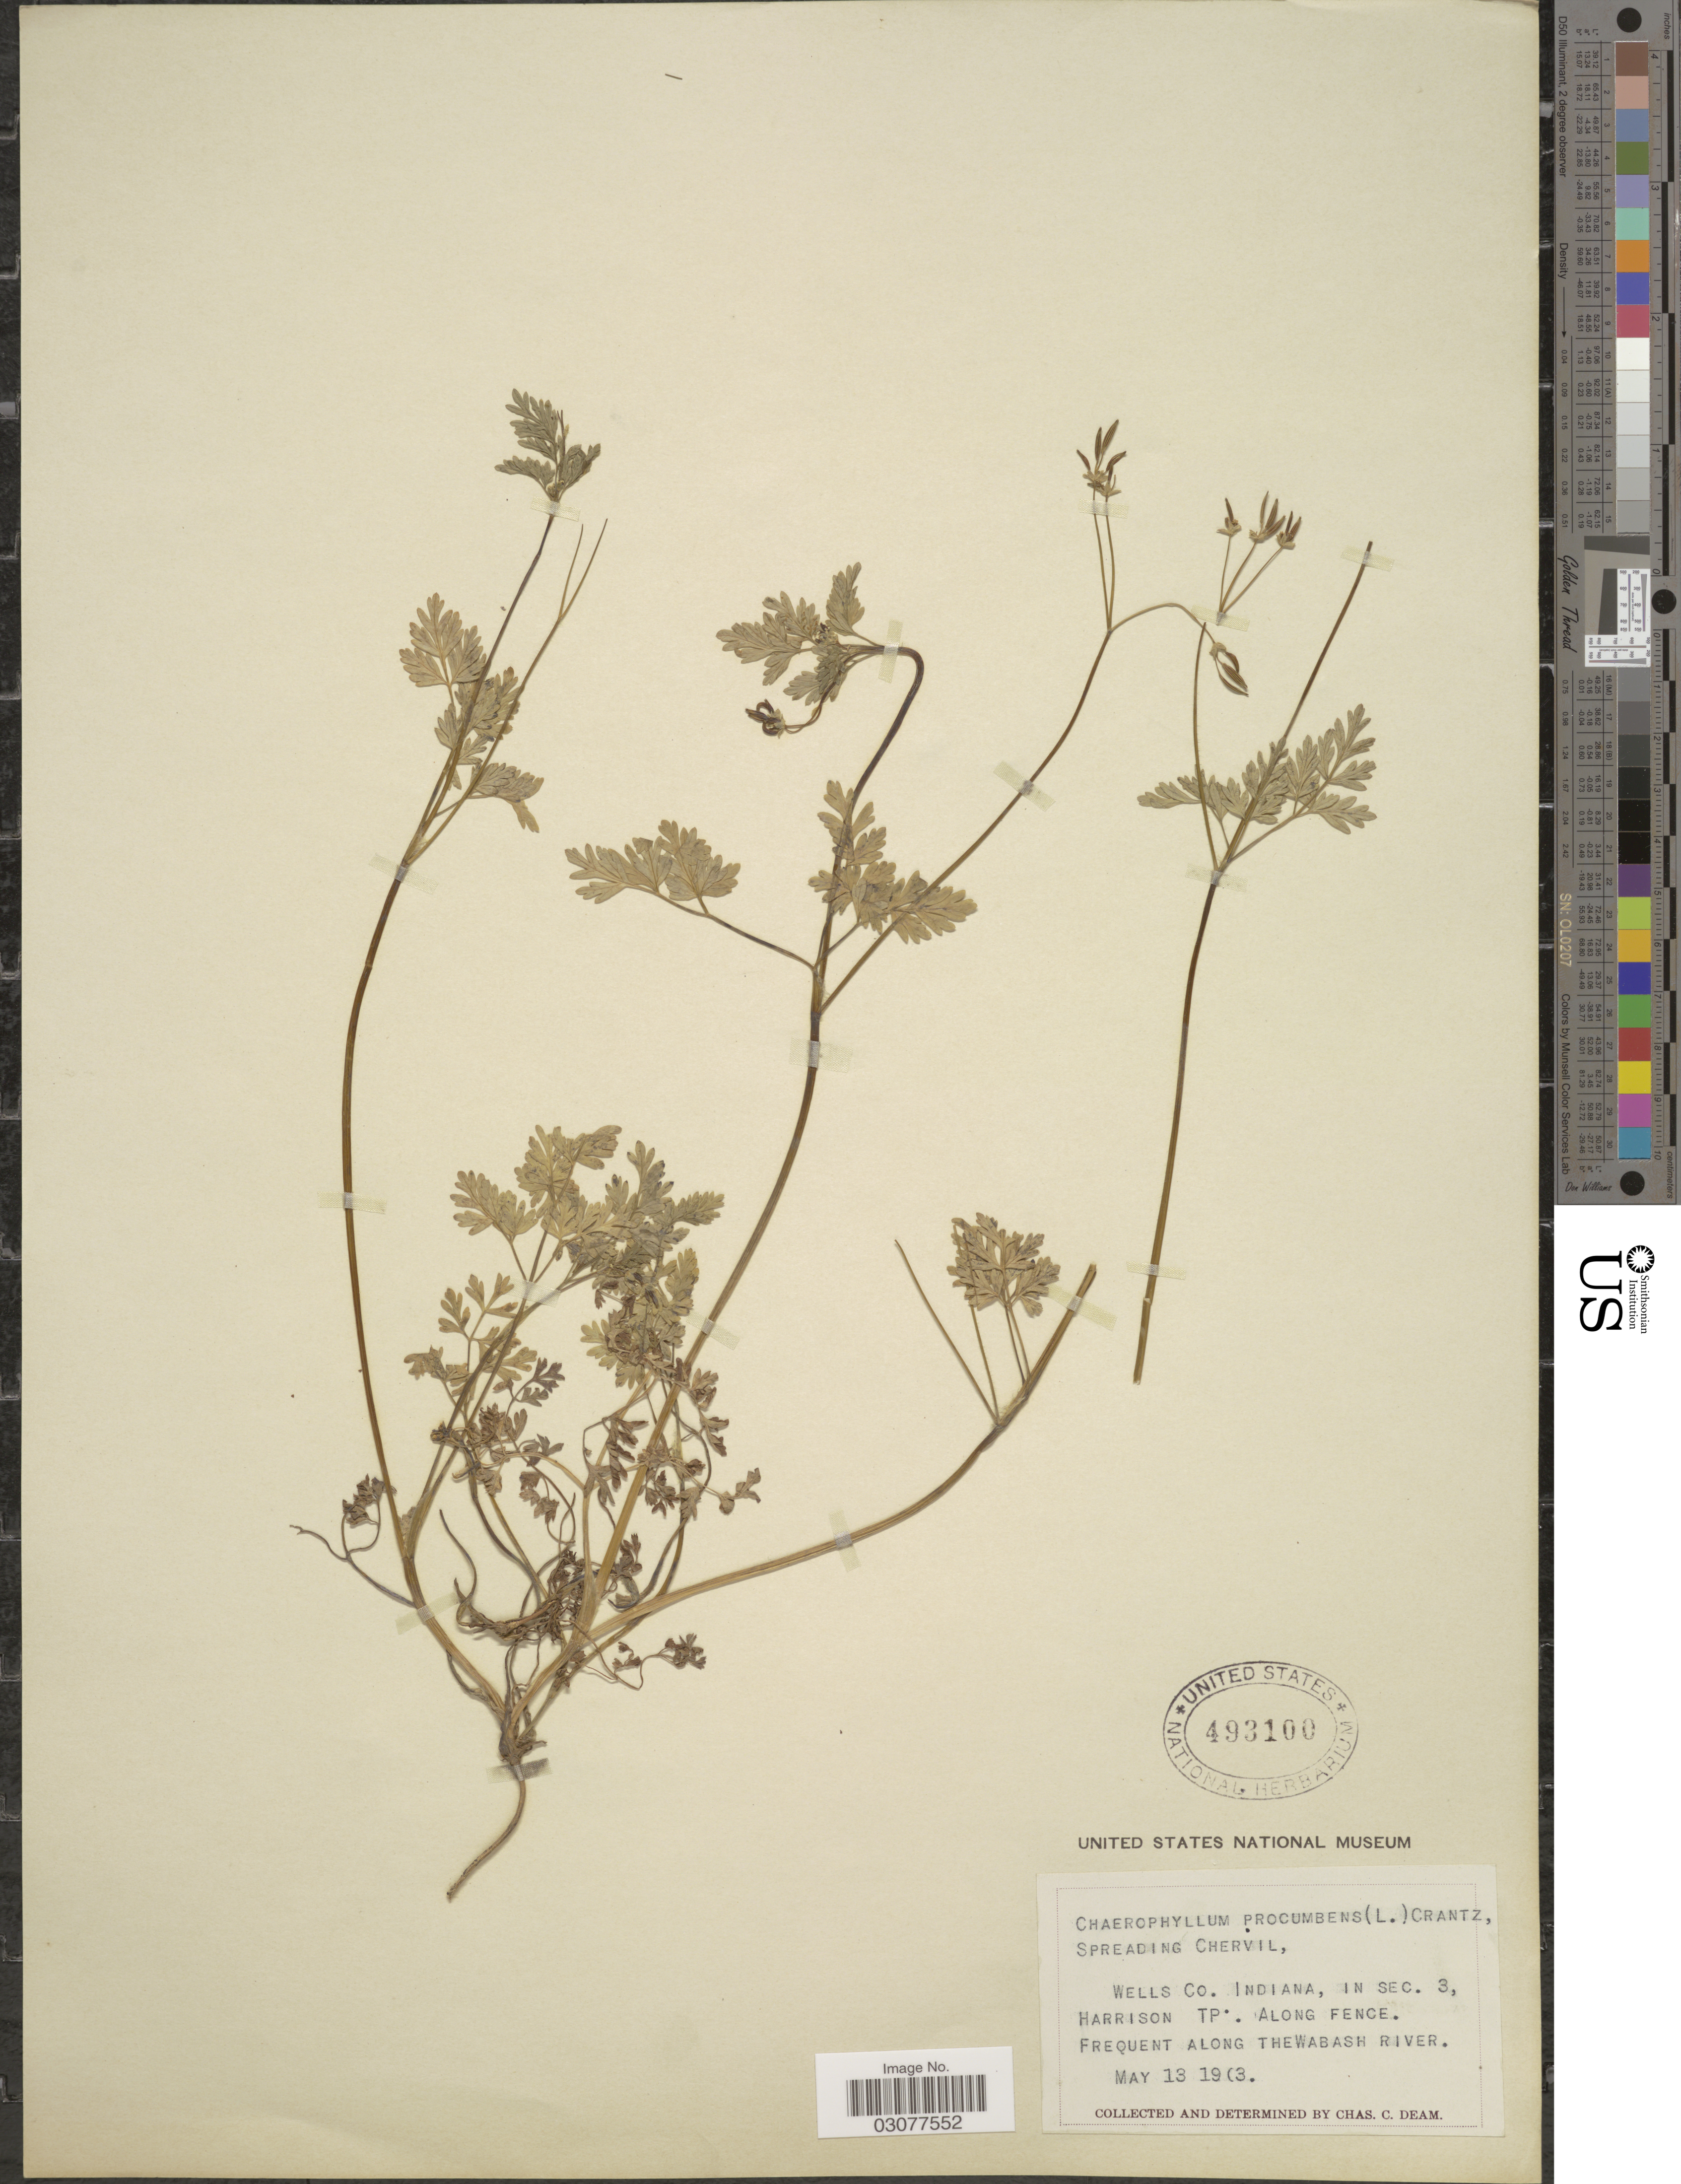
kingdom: Plantae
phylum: Tracheophyta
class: Magnoliopsida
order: Apiales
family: Apiaceae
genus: Chaerophyllum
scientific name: Chaerophyllum procumbens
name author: (L.) Crantz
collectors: C. Deam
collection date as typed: May 13 19(3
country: United States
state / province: Indiana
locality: Wells Co. Indiana, In Sec. 3, Harrison TP. Along Fence. Frequent Along TheWabash River.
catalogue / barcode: US 493100